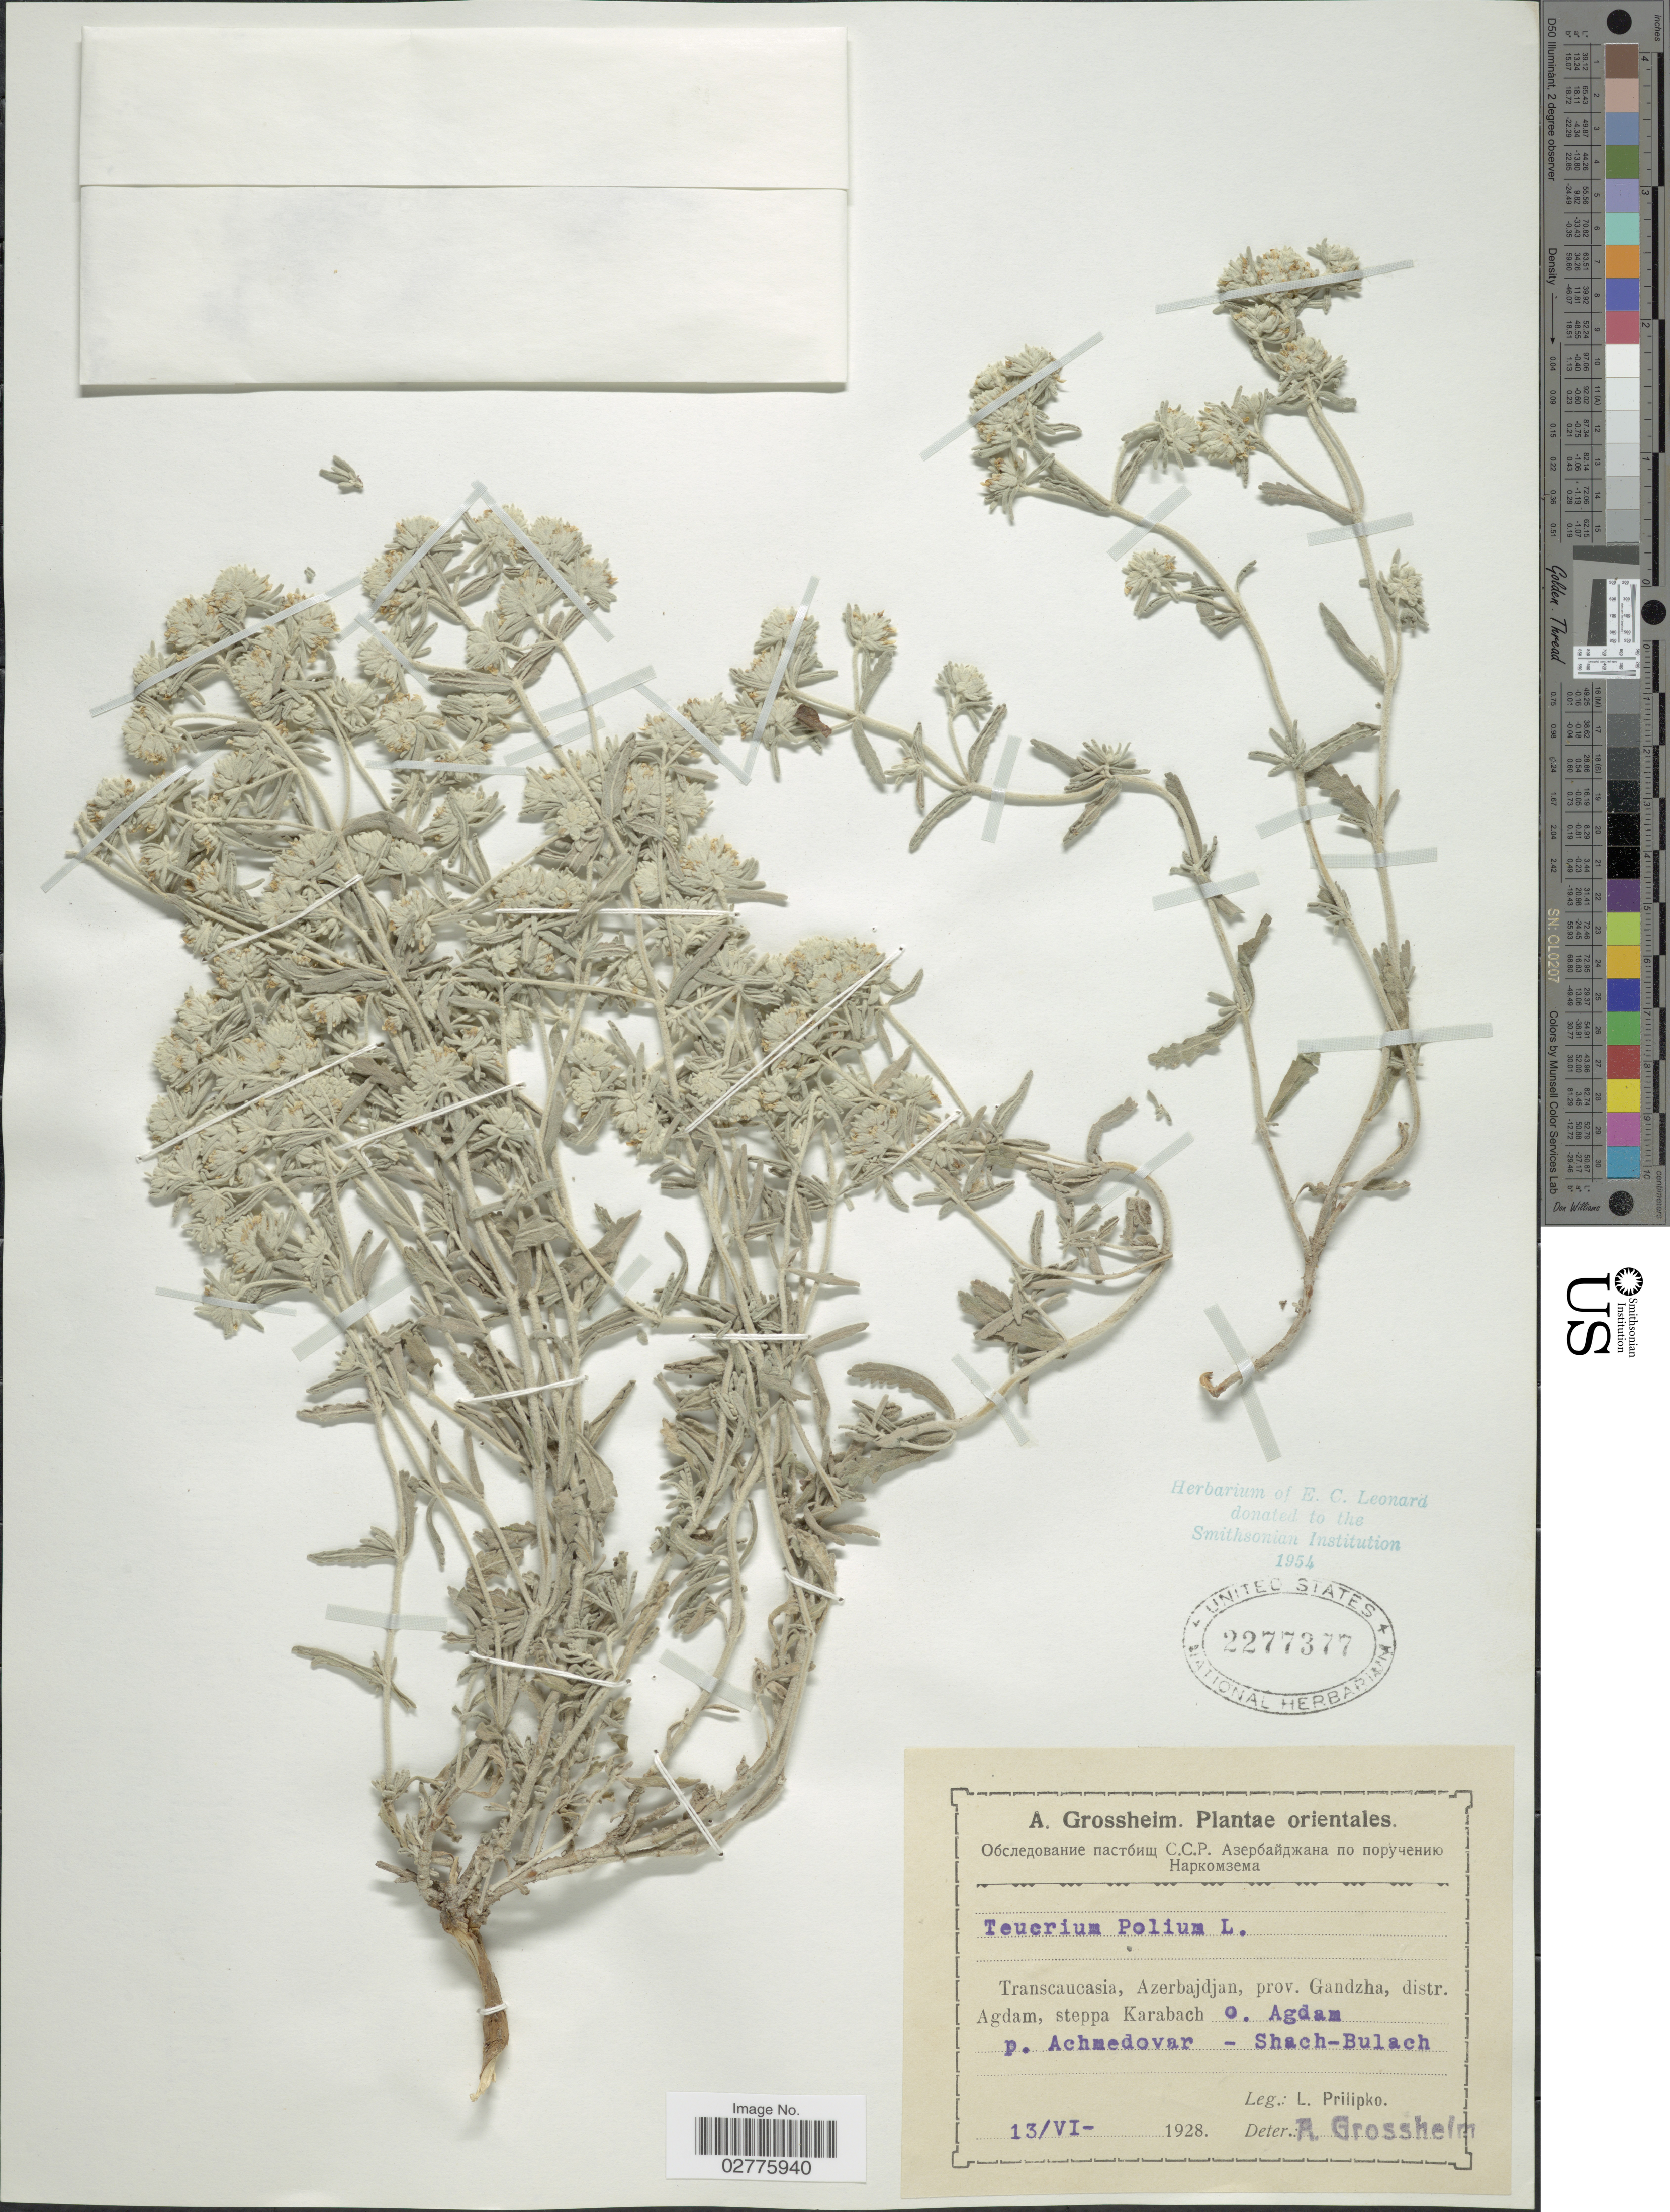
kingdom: Plantae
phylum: Tracheophyta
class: Magnoliopsida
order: Lamiales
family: Lamiaceae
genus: Teucrium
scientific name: Teucrium polium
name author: L.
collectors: L. Prilipko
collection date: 1928-06-13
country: Azerbaijan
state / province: Agdam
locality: Transcaucasia, Azerbajdjan. prov. Gandzha, distr. Agdam, steppa Karabach. O. Agdam p. Achmedovar - Shach - Bulach.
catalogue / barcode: US 2277377